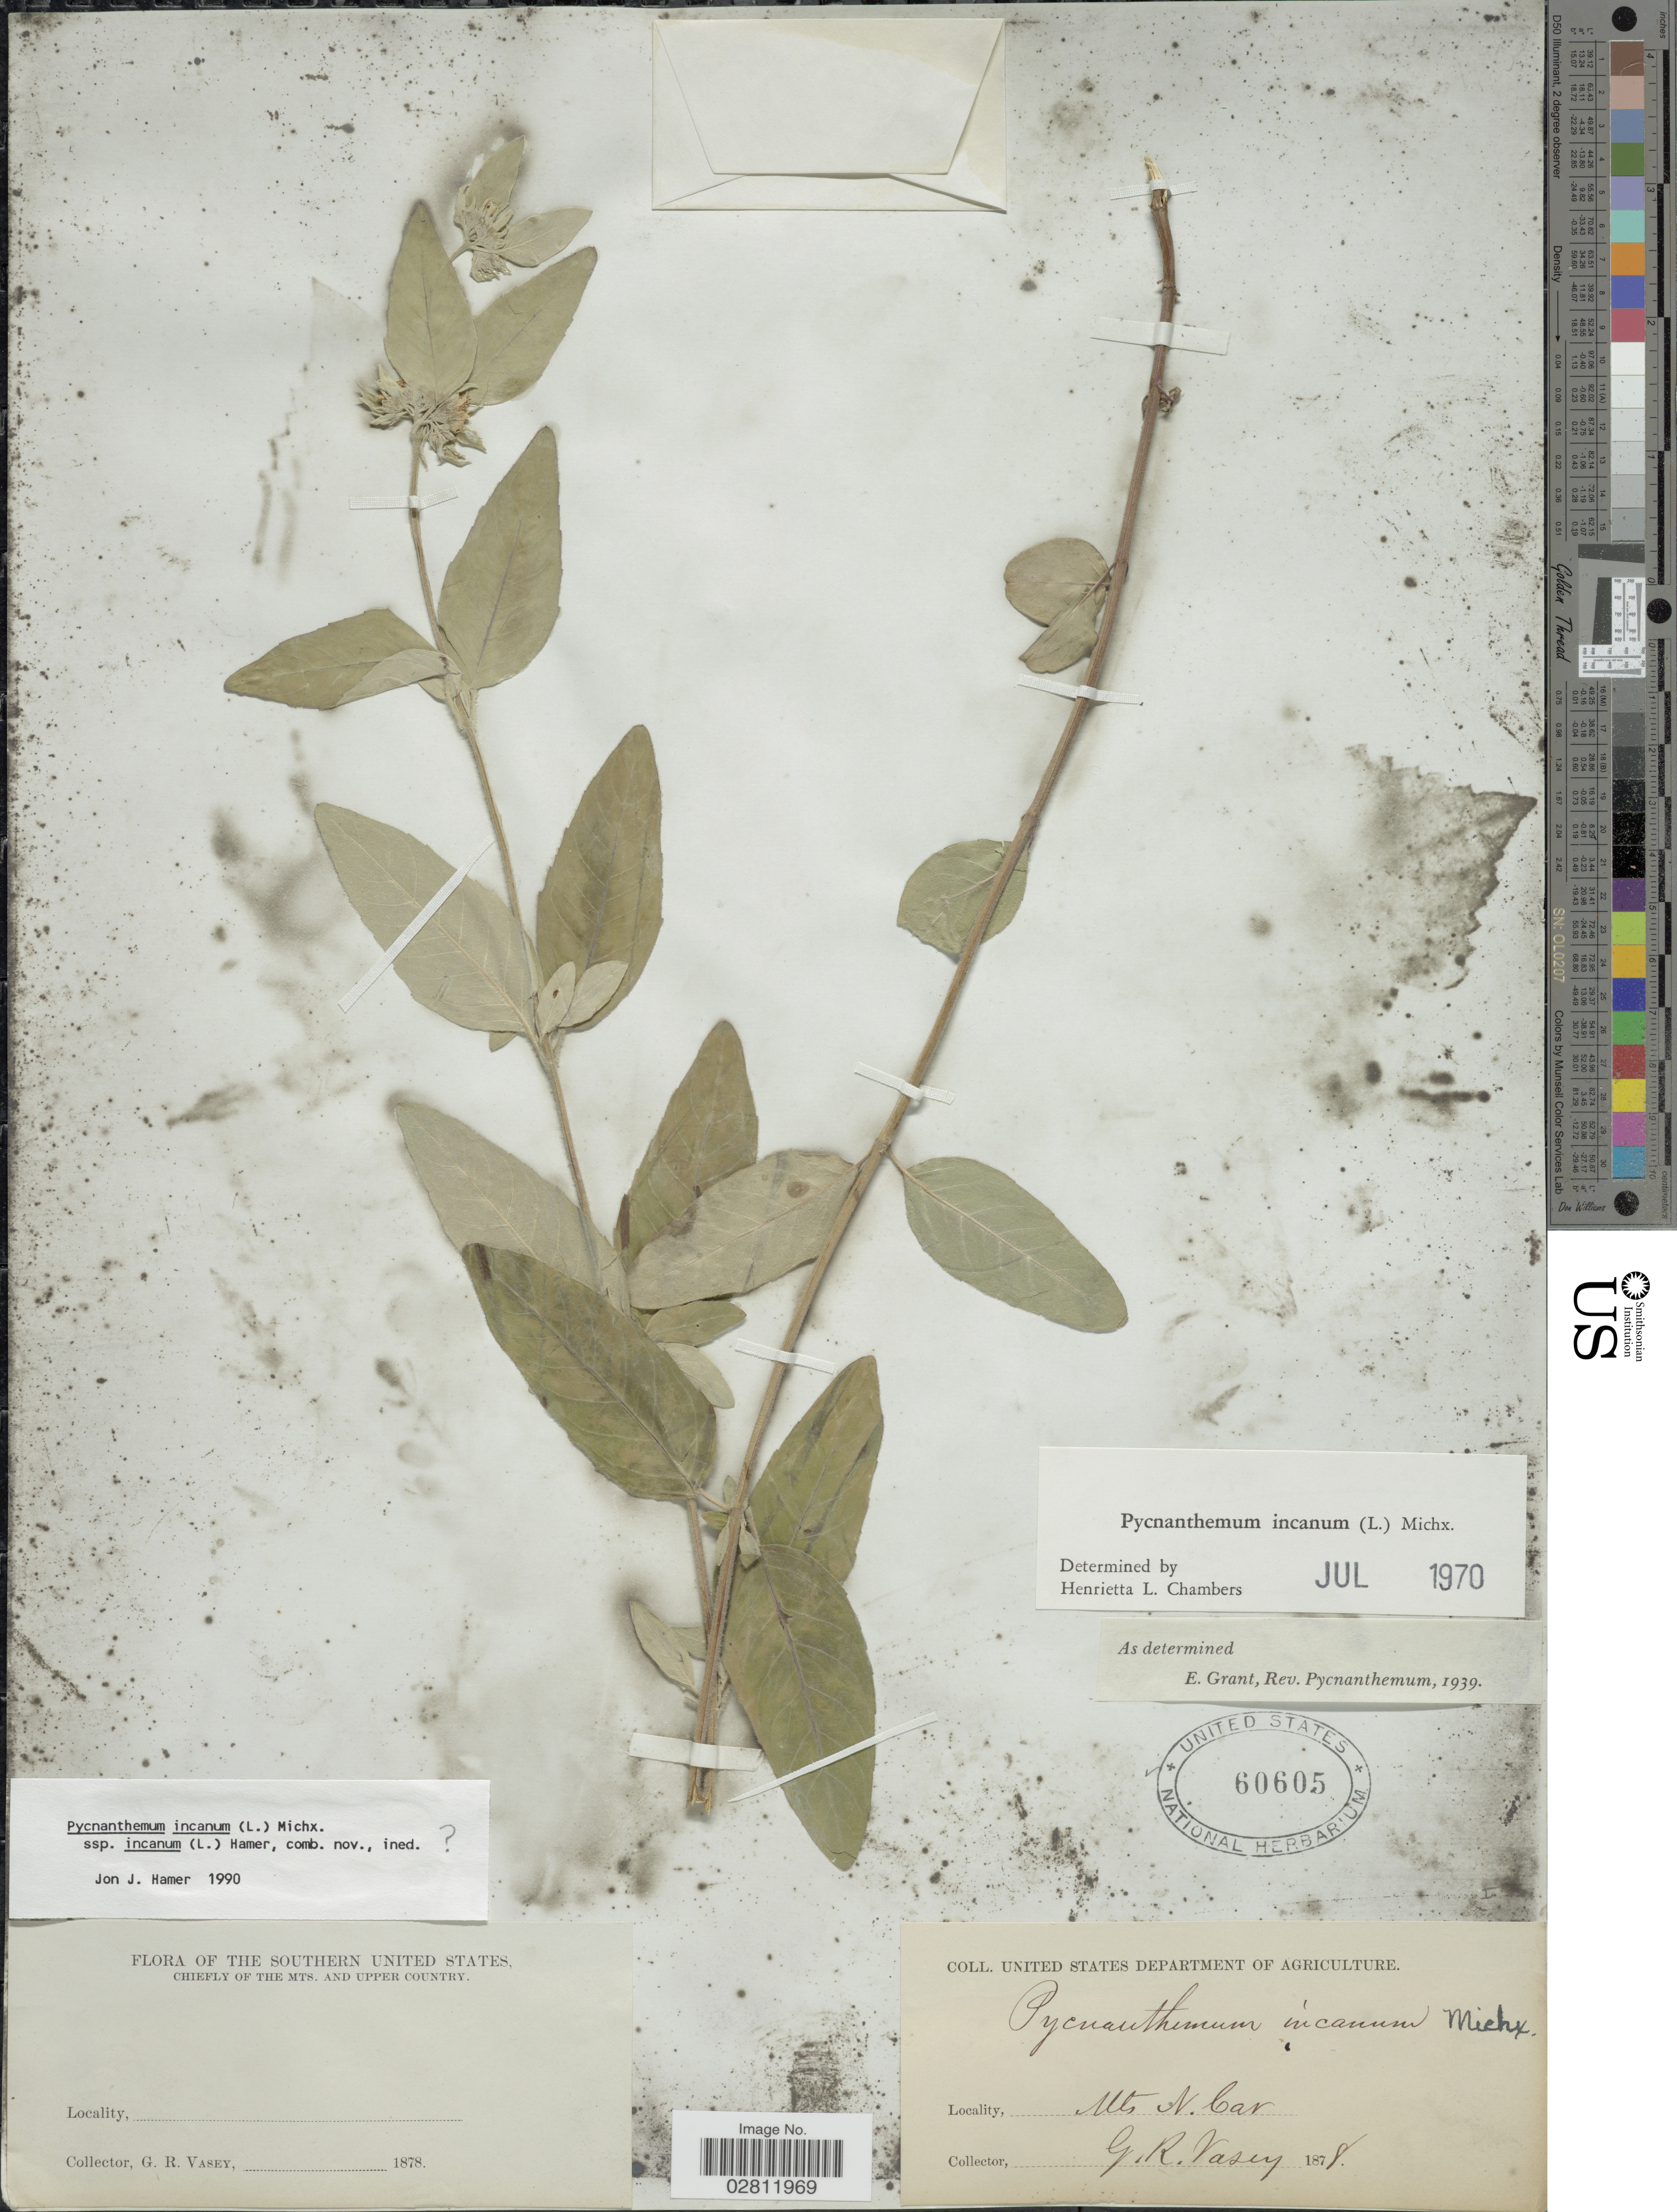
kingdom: Plantae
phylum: Tracheophyta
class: Magnoliopsida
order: Lamiales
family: Lamiaceae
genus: Pycnanthemum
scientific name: Pycnanthemum incanum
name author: (L.) Michx.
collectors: G. R. Vasey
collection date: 1878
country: United States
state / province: North Carolina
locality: The Southern United States, chiefly of the mts. and upper country. Mts. N. Car.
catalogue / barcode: US 60605